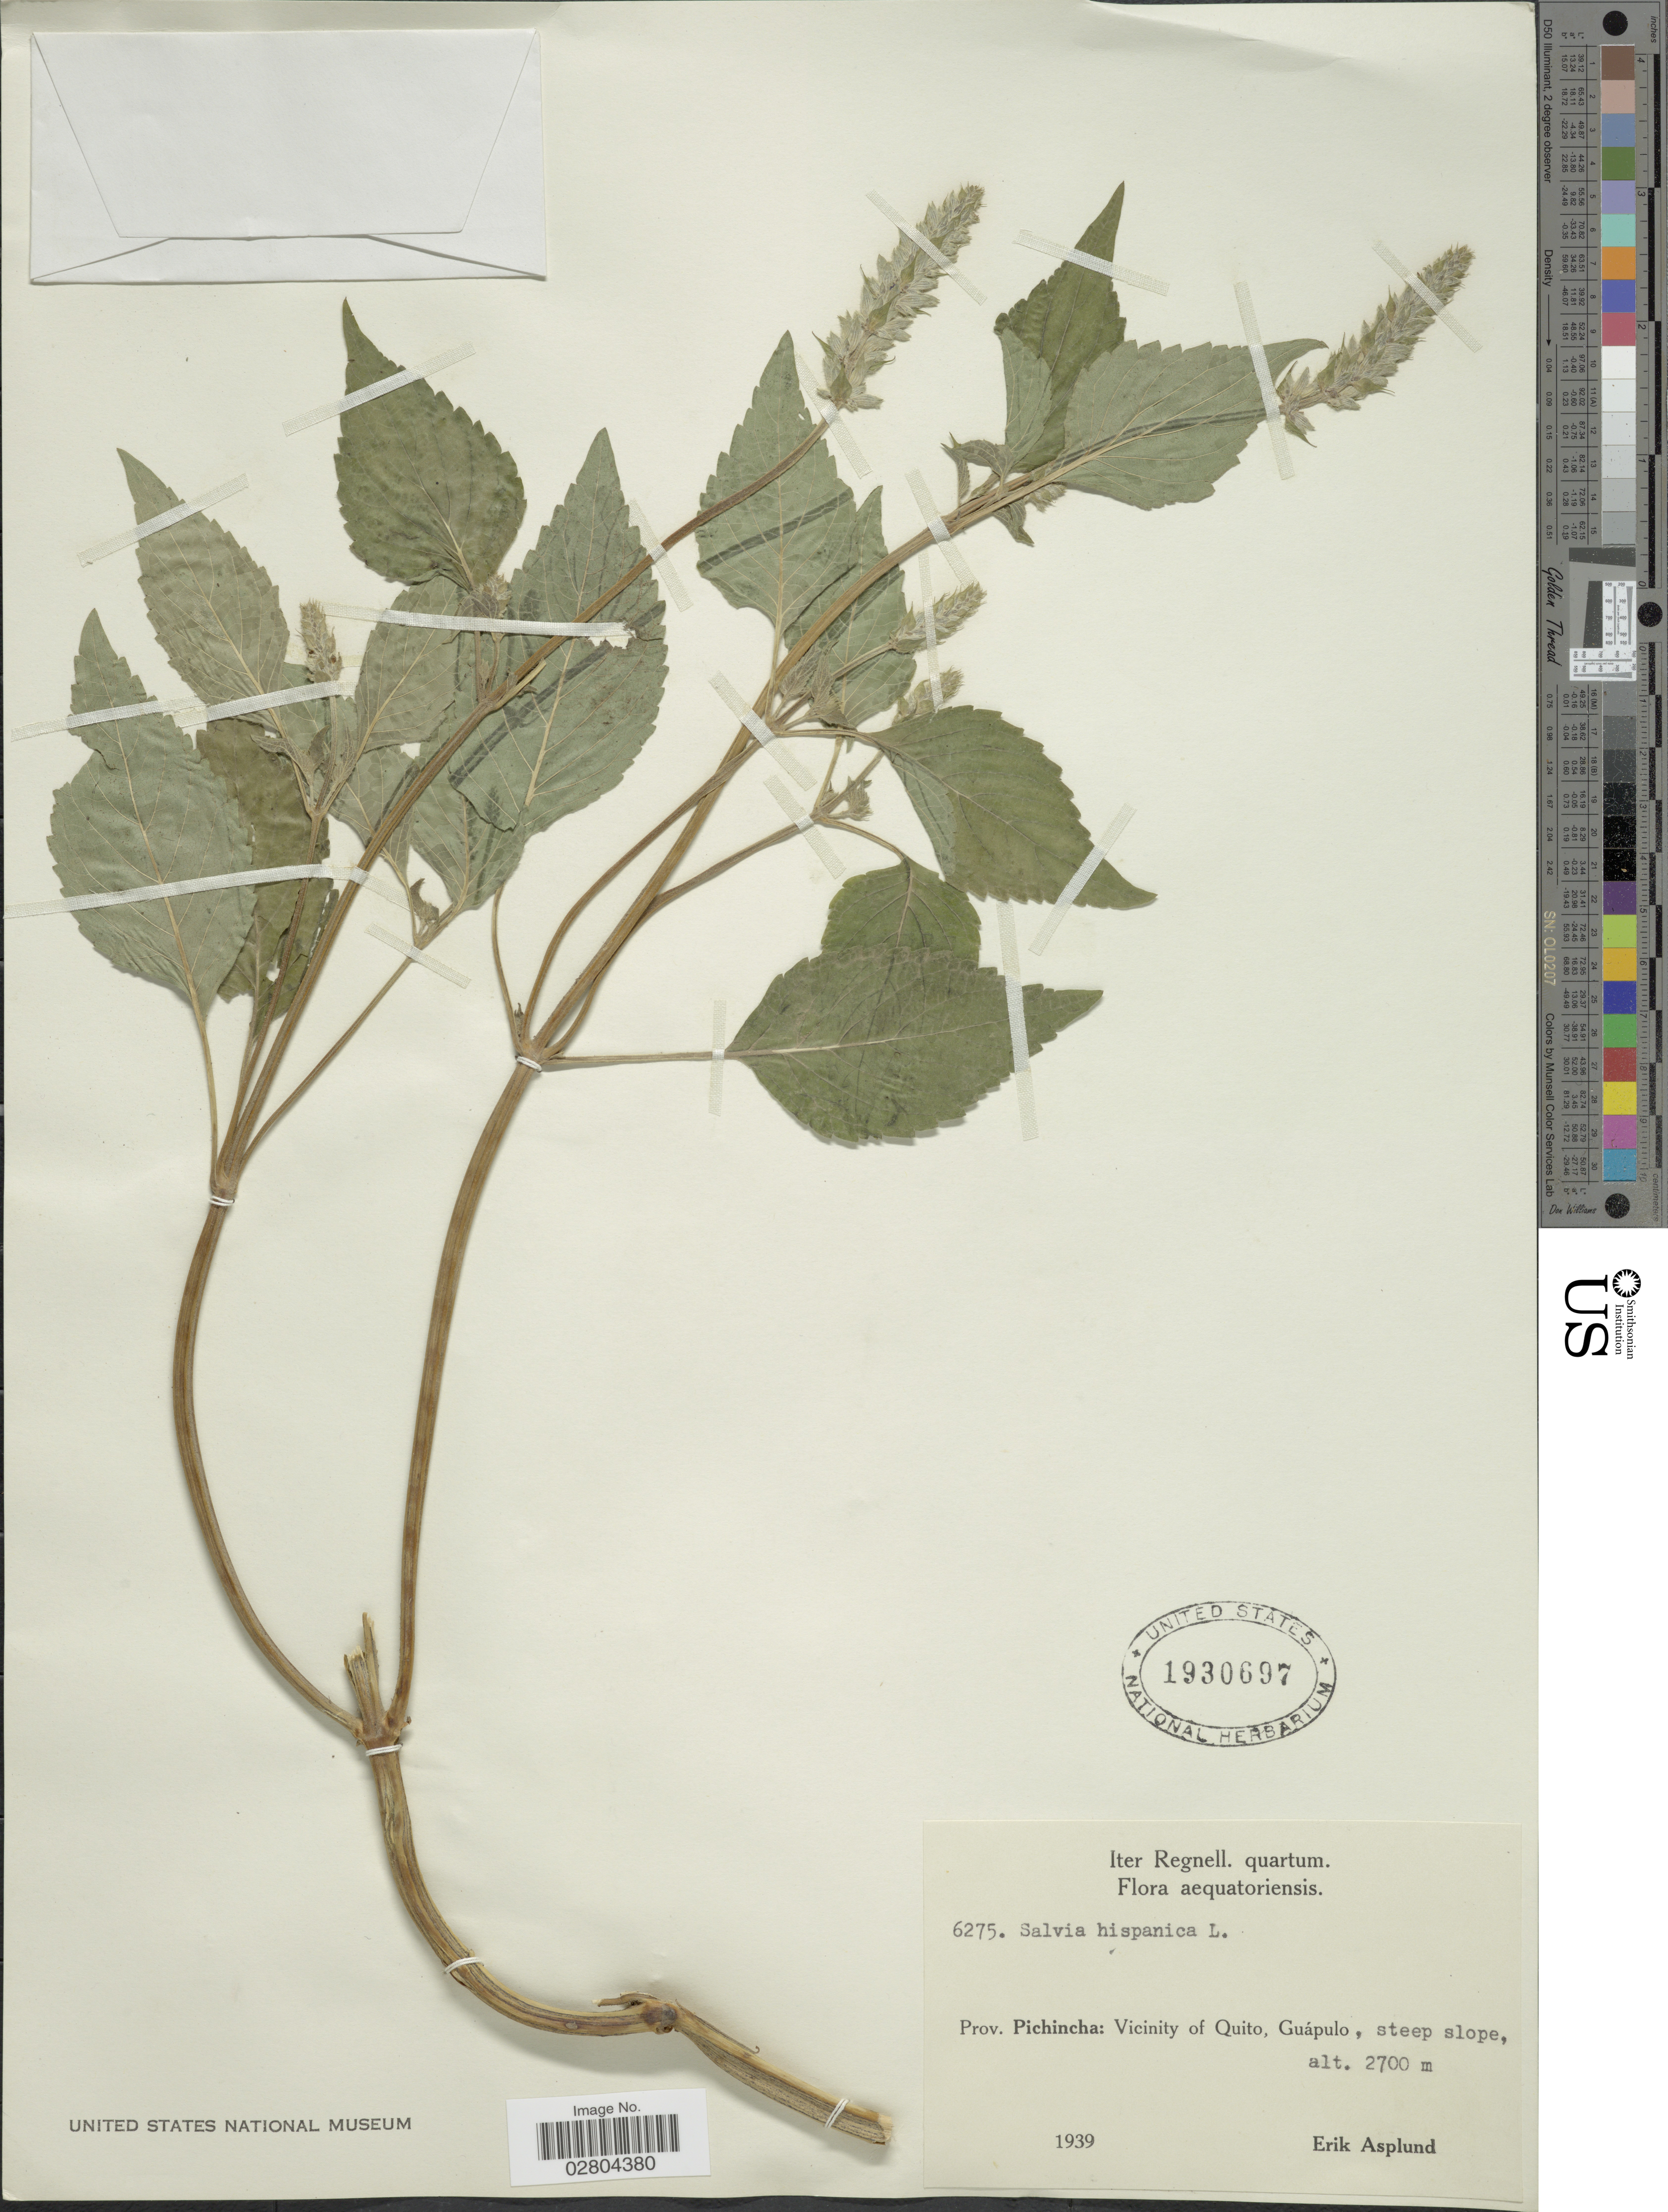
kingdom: Plantae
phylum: Tracheophyta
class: Magnoliopsida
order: Lamiales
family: Lamiaceae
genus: Salvia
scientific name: Salvia hispanica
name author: L.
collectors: E. Asplund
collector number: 6275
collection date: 1939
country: Ecuador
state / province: Pichincha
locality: Aequatoriensis. Vicinity of Quito, Guápulo, steep slope.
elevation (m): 2700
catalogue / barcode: US 1930697